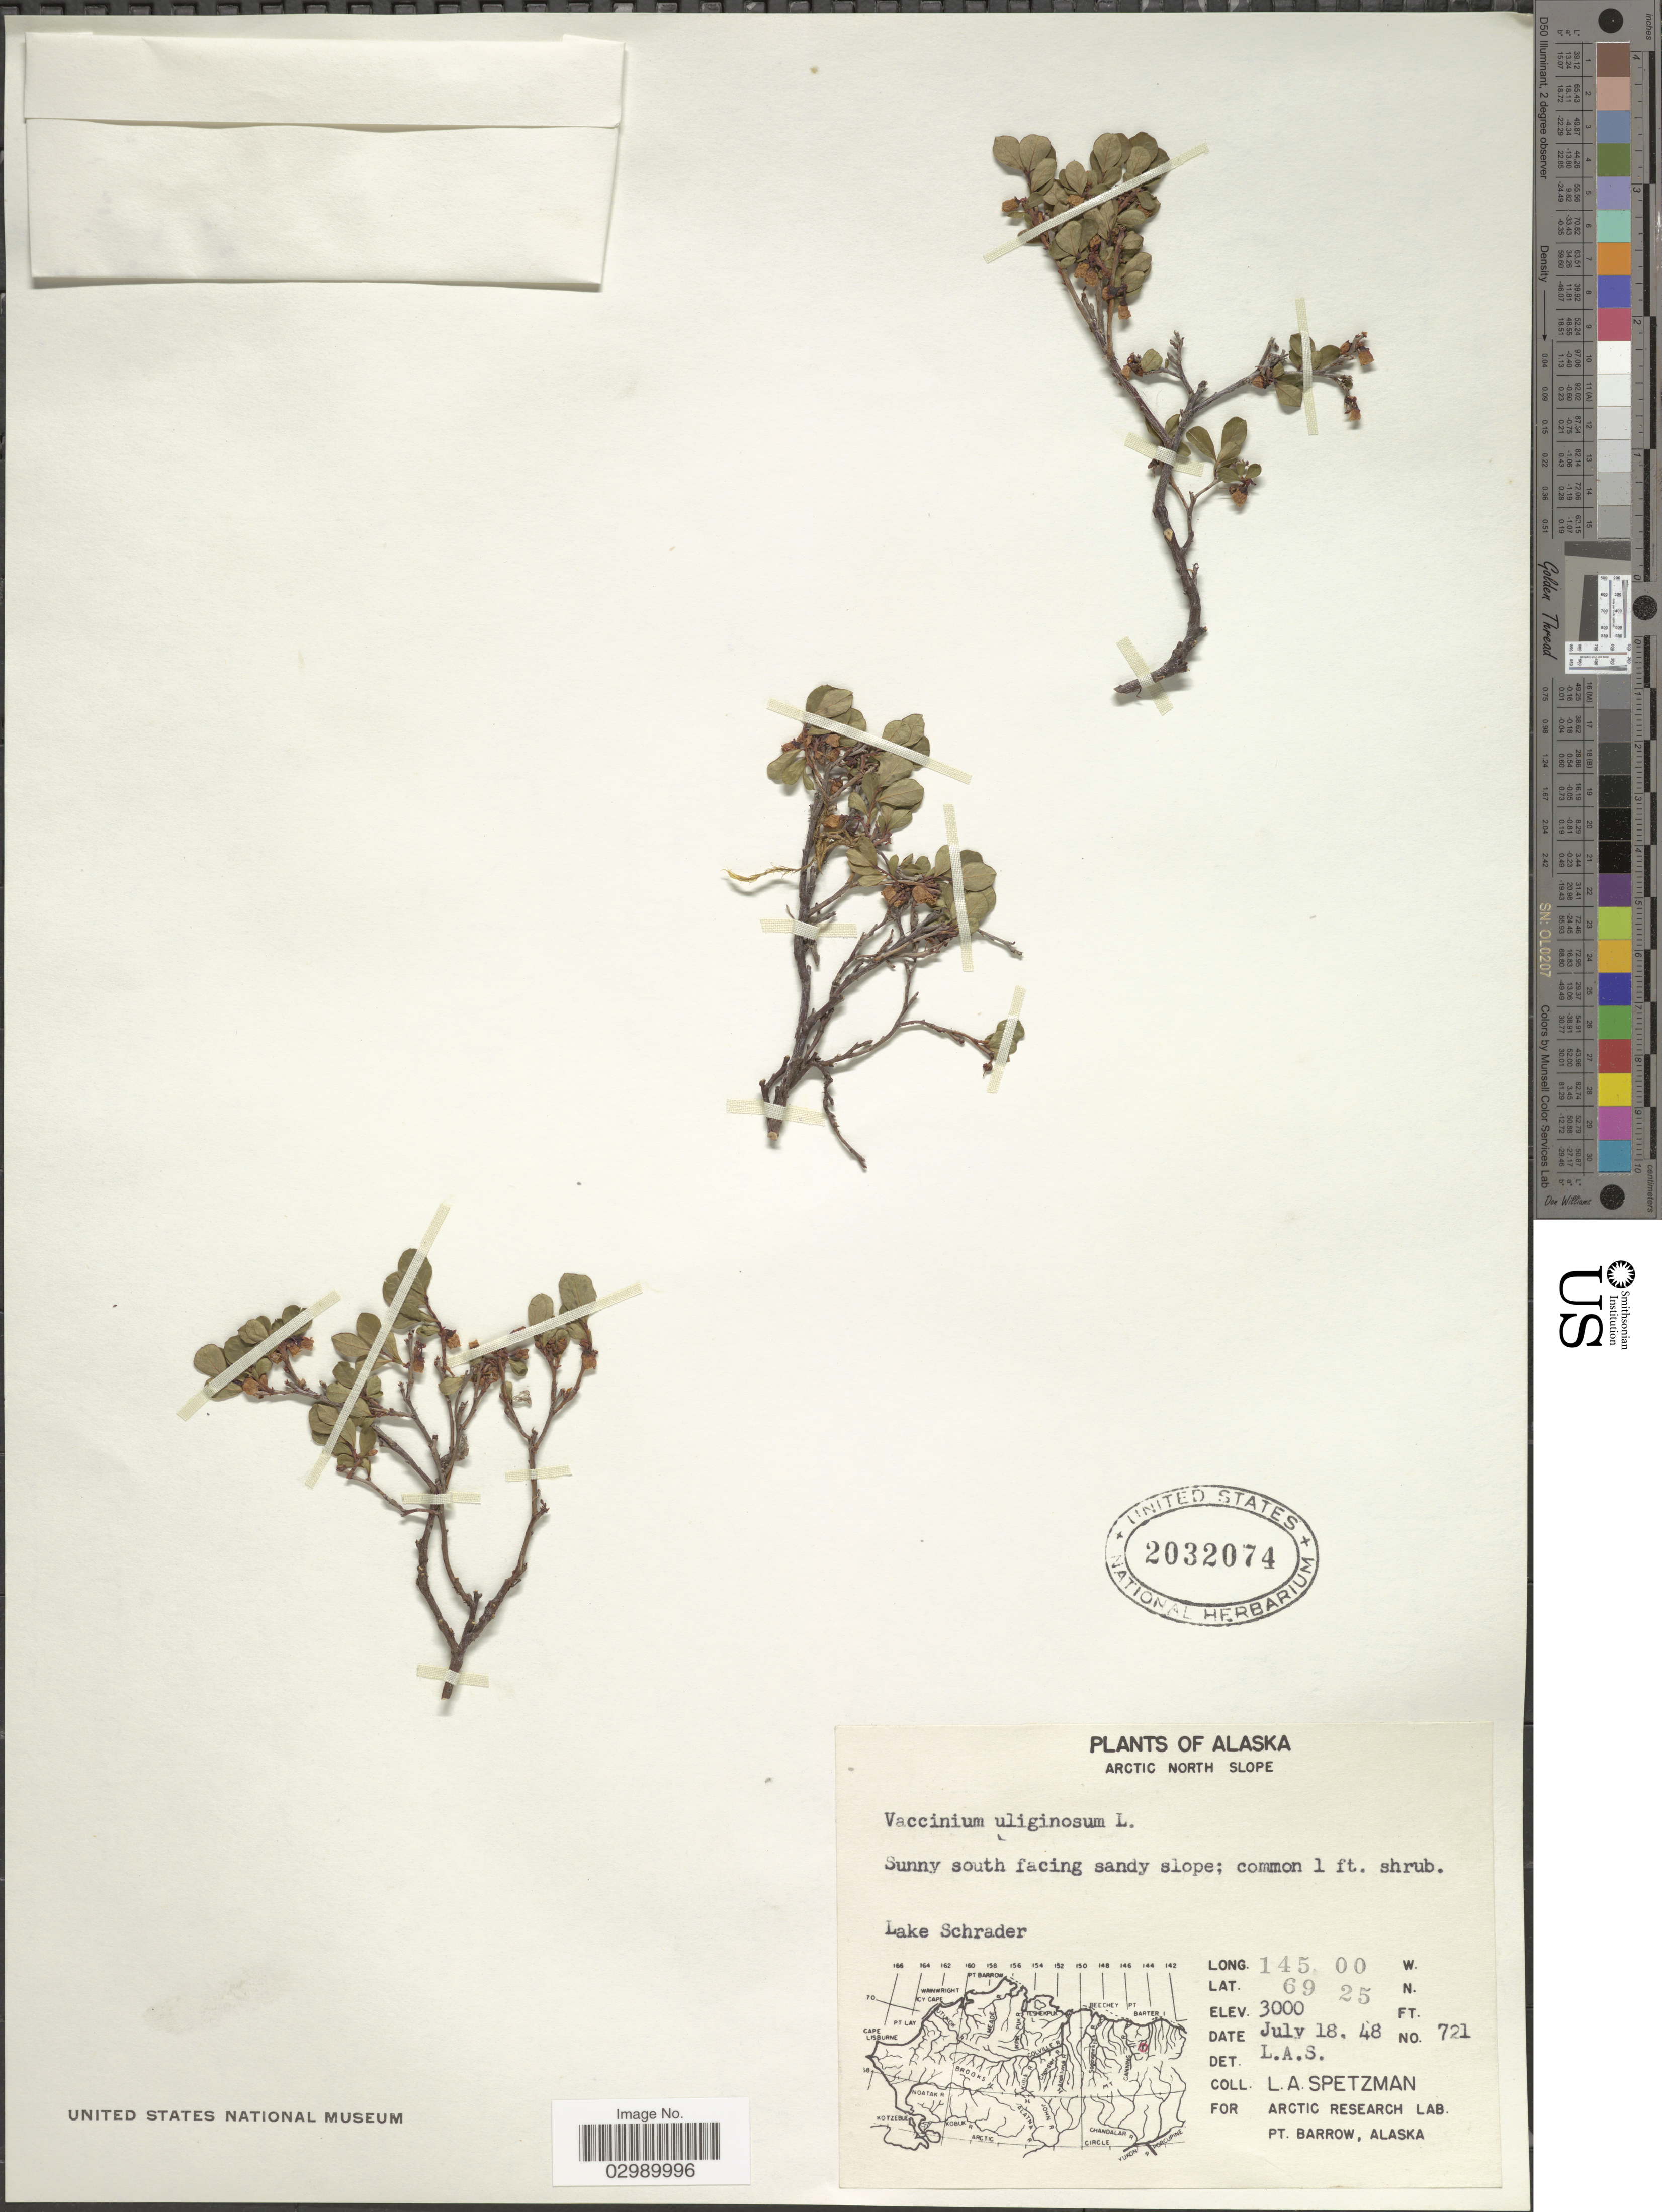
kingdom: Plantae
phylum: Tracheophyta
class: Magnoliopsida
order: Ericales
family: Ericaceae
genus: Vaccinium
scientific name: Vaccinium uliginosum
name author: L.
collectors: L. Spetzman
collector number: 721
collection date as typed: Transcribed d/m/y: 18/7/48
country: United States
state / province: Alaska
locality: Arctic North Slope, Lake Schrader.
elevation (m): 914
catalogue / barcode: US 2032074